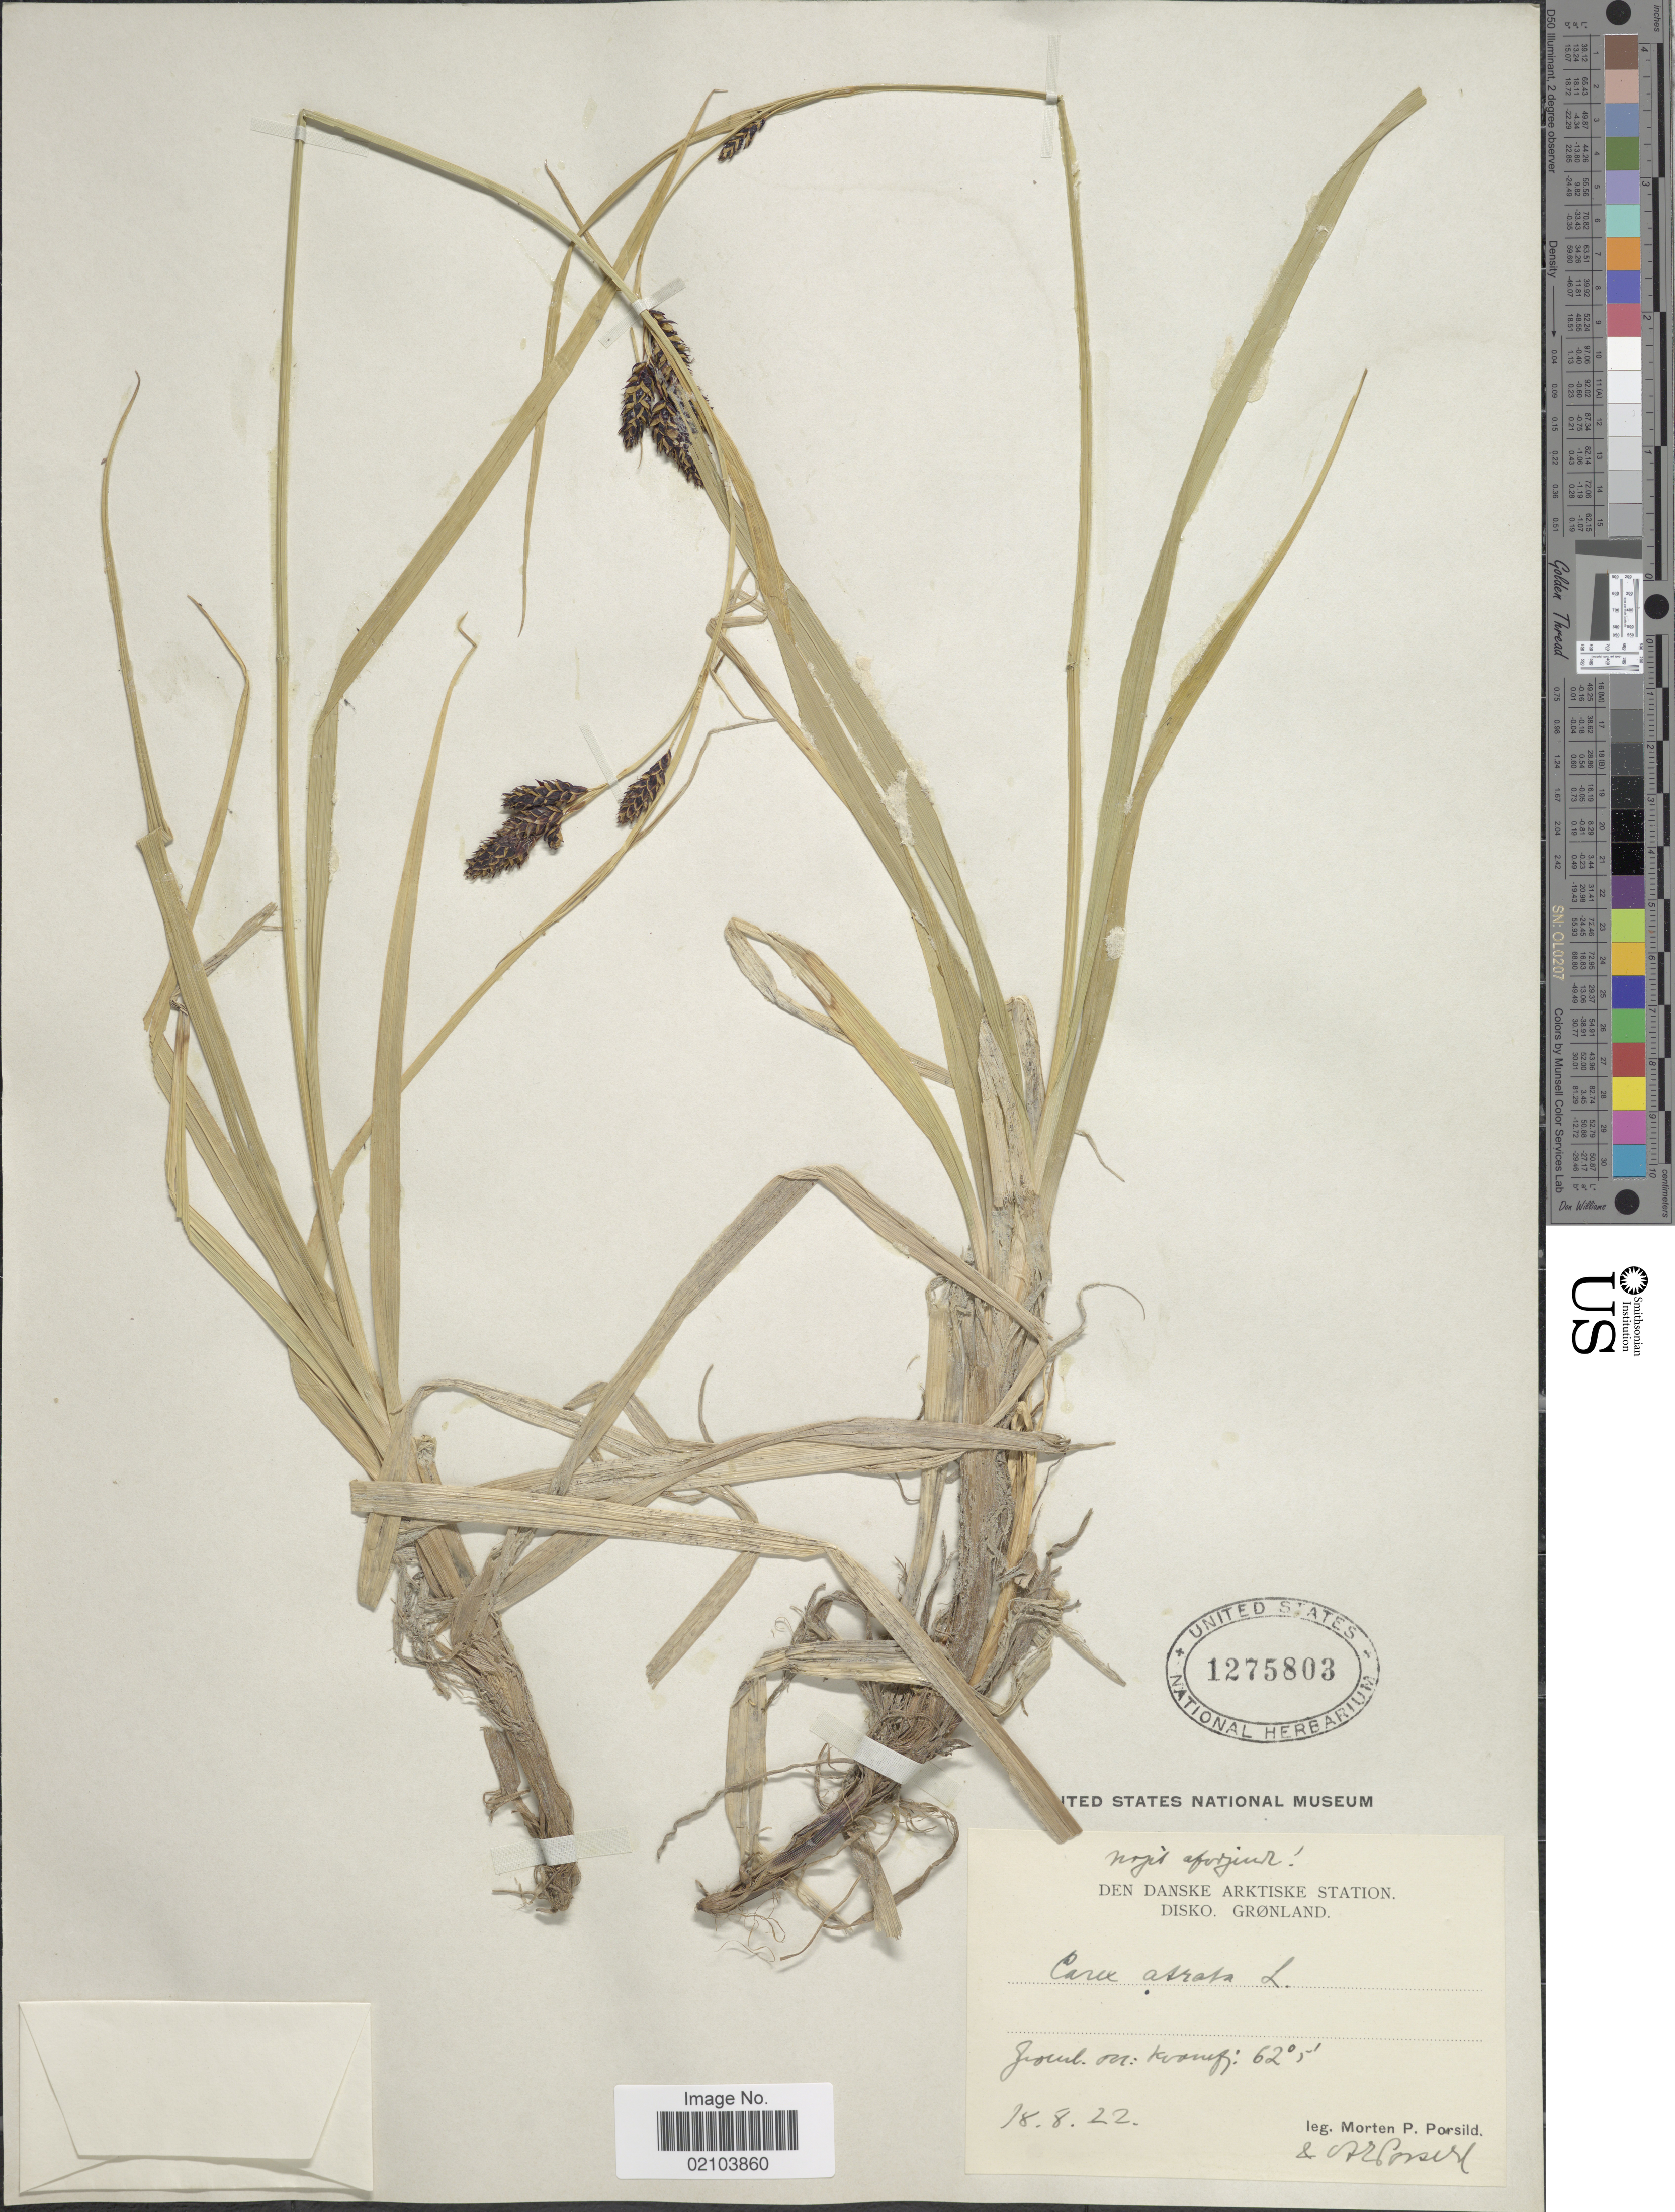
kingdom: Plantae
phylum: Tracheophyta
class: Liliopsida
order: Poales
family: Cyperaceae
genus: Carex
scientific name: Carex atrata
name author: L.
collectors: M. P. Porsild & A. E. Porsild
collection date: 1922-08-18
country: Greenland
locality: Groenl. occ.: Kranff [interpreted]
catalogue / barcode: US 1275803